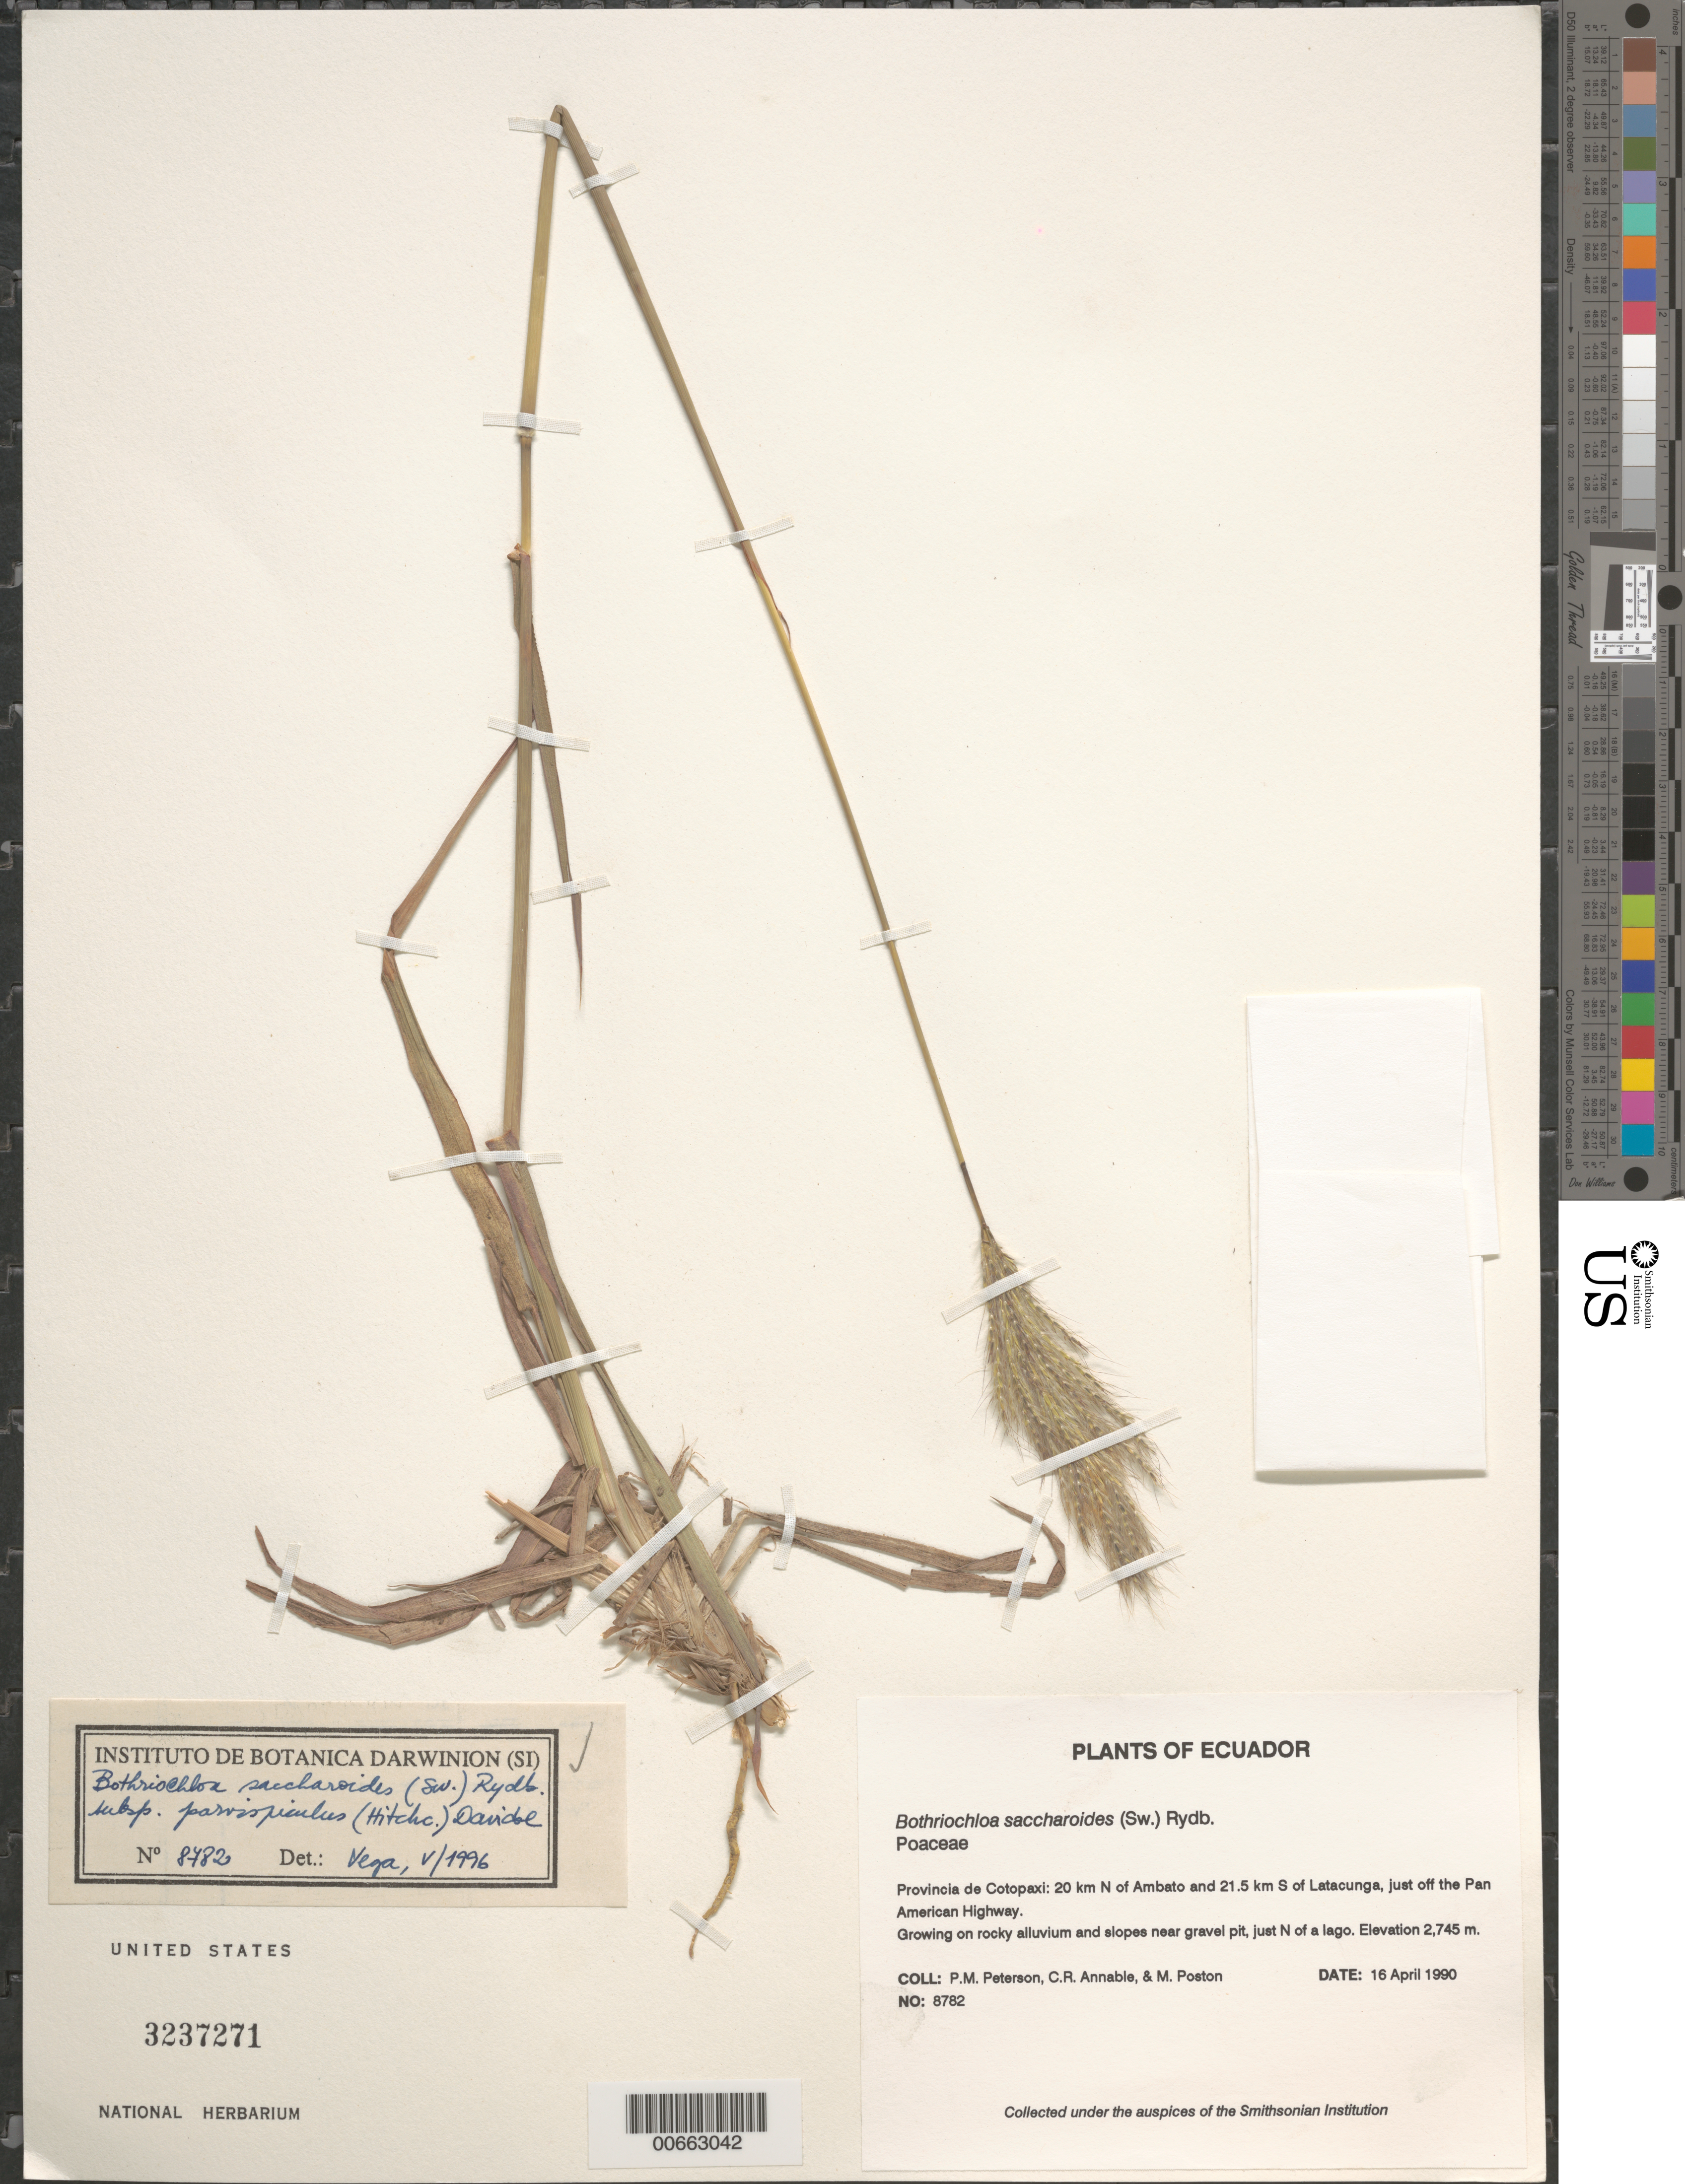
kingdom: Plantae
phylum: Tracheophyta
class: Liliopsida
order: Poales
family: Poaceae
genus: Bothriochloa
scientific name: Bothriochloa saccharoides subsp. parvispiculus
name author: (Hitchc.) Davidse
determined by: Vega, --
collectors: P. M. Peterson, C. R. Annable & M. Poston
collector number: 08782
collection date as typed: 16 Apr 1990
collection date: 1990-04-16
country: Ecuador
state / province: Cotopaxi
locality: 20 km N of Ambato and 21.5 km S of Latacunga, just off the Pan American Highway.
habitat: Growing on rocky alluvium and slopes near gravel pit, just N of a lago.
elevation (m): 2745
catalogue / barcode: US 3237271